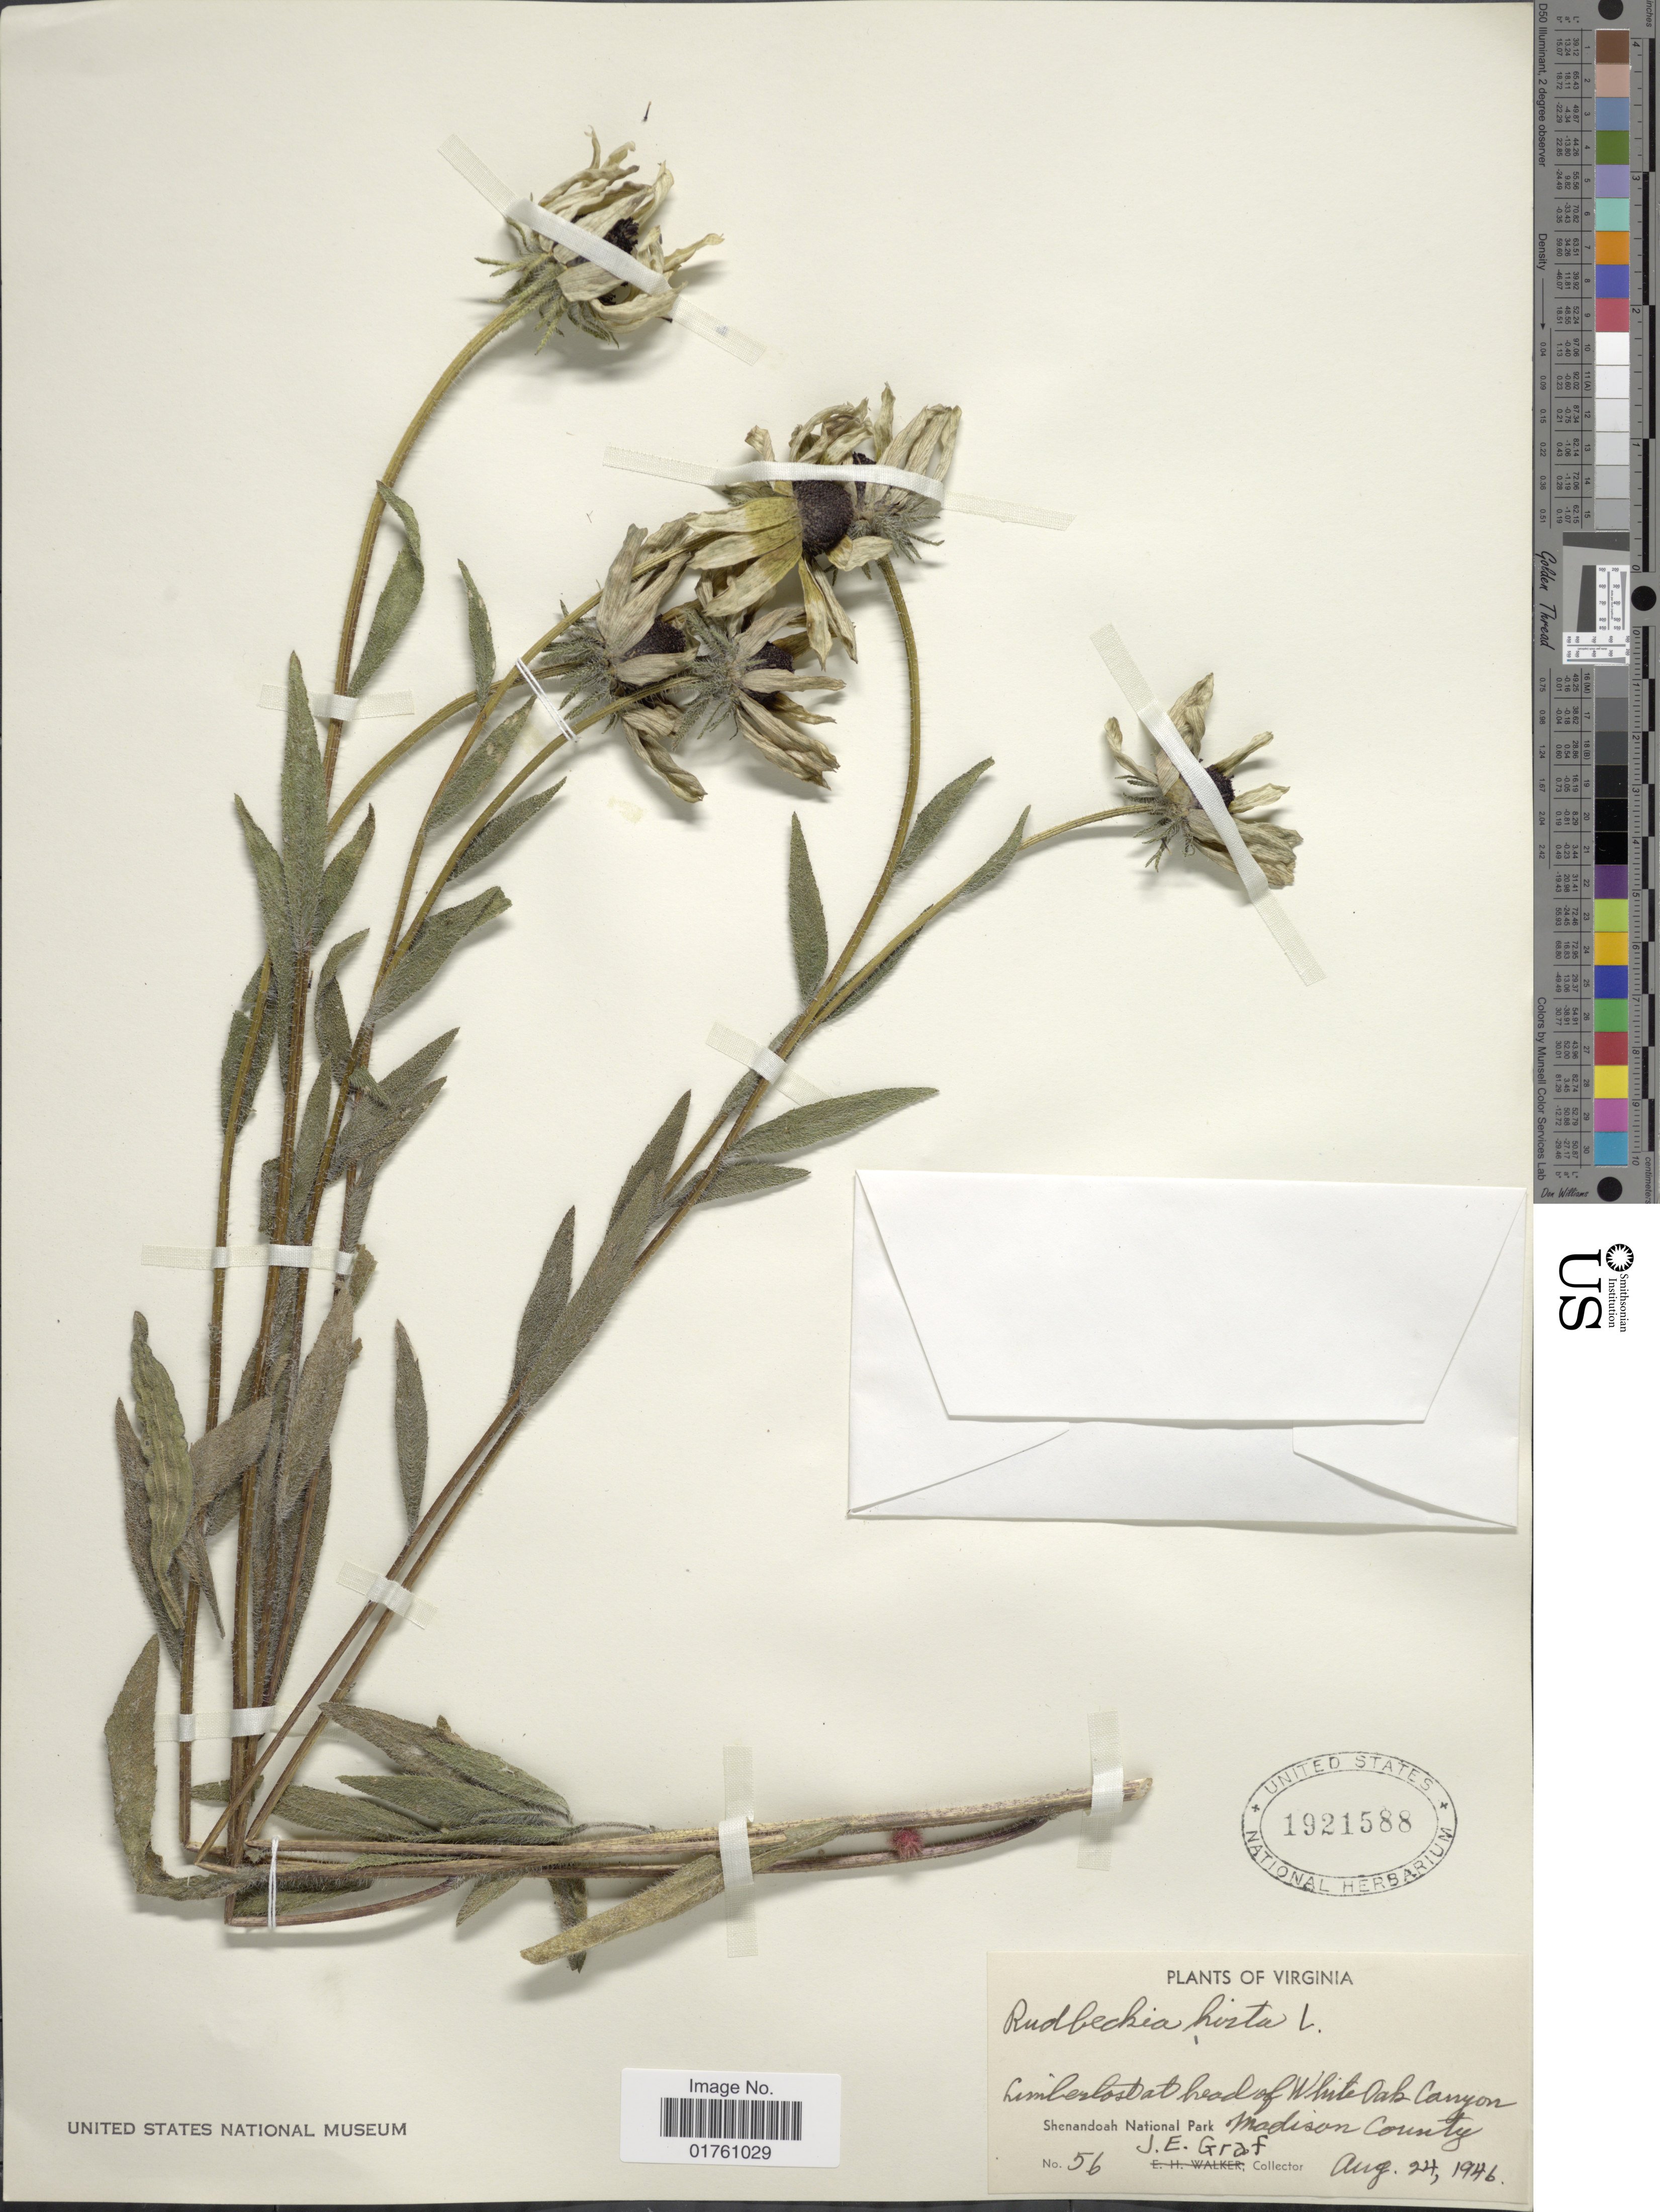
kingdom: Plantae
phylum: Tracheophyta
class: Magnoliopsida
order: Asterales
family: Asteraceae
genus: Rudbeckia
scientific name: Rudbeckia hirta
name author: L.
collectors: J. Graf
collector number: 56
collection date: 1946-08-24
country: United States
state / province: Virginia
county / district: Madison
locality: Limberlost at head of White Oak Canyon, Shenandoah National Park, Madison County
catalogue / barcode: US 1921588